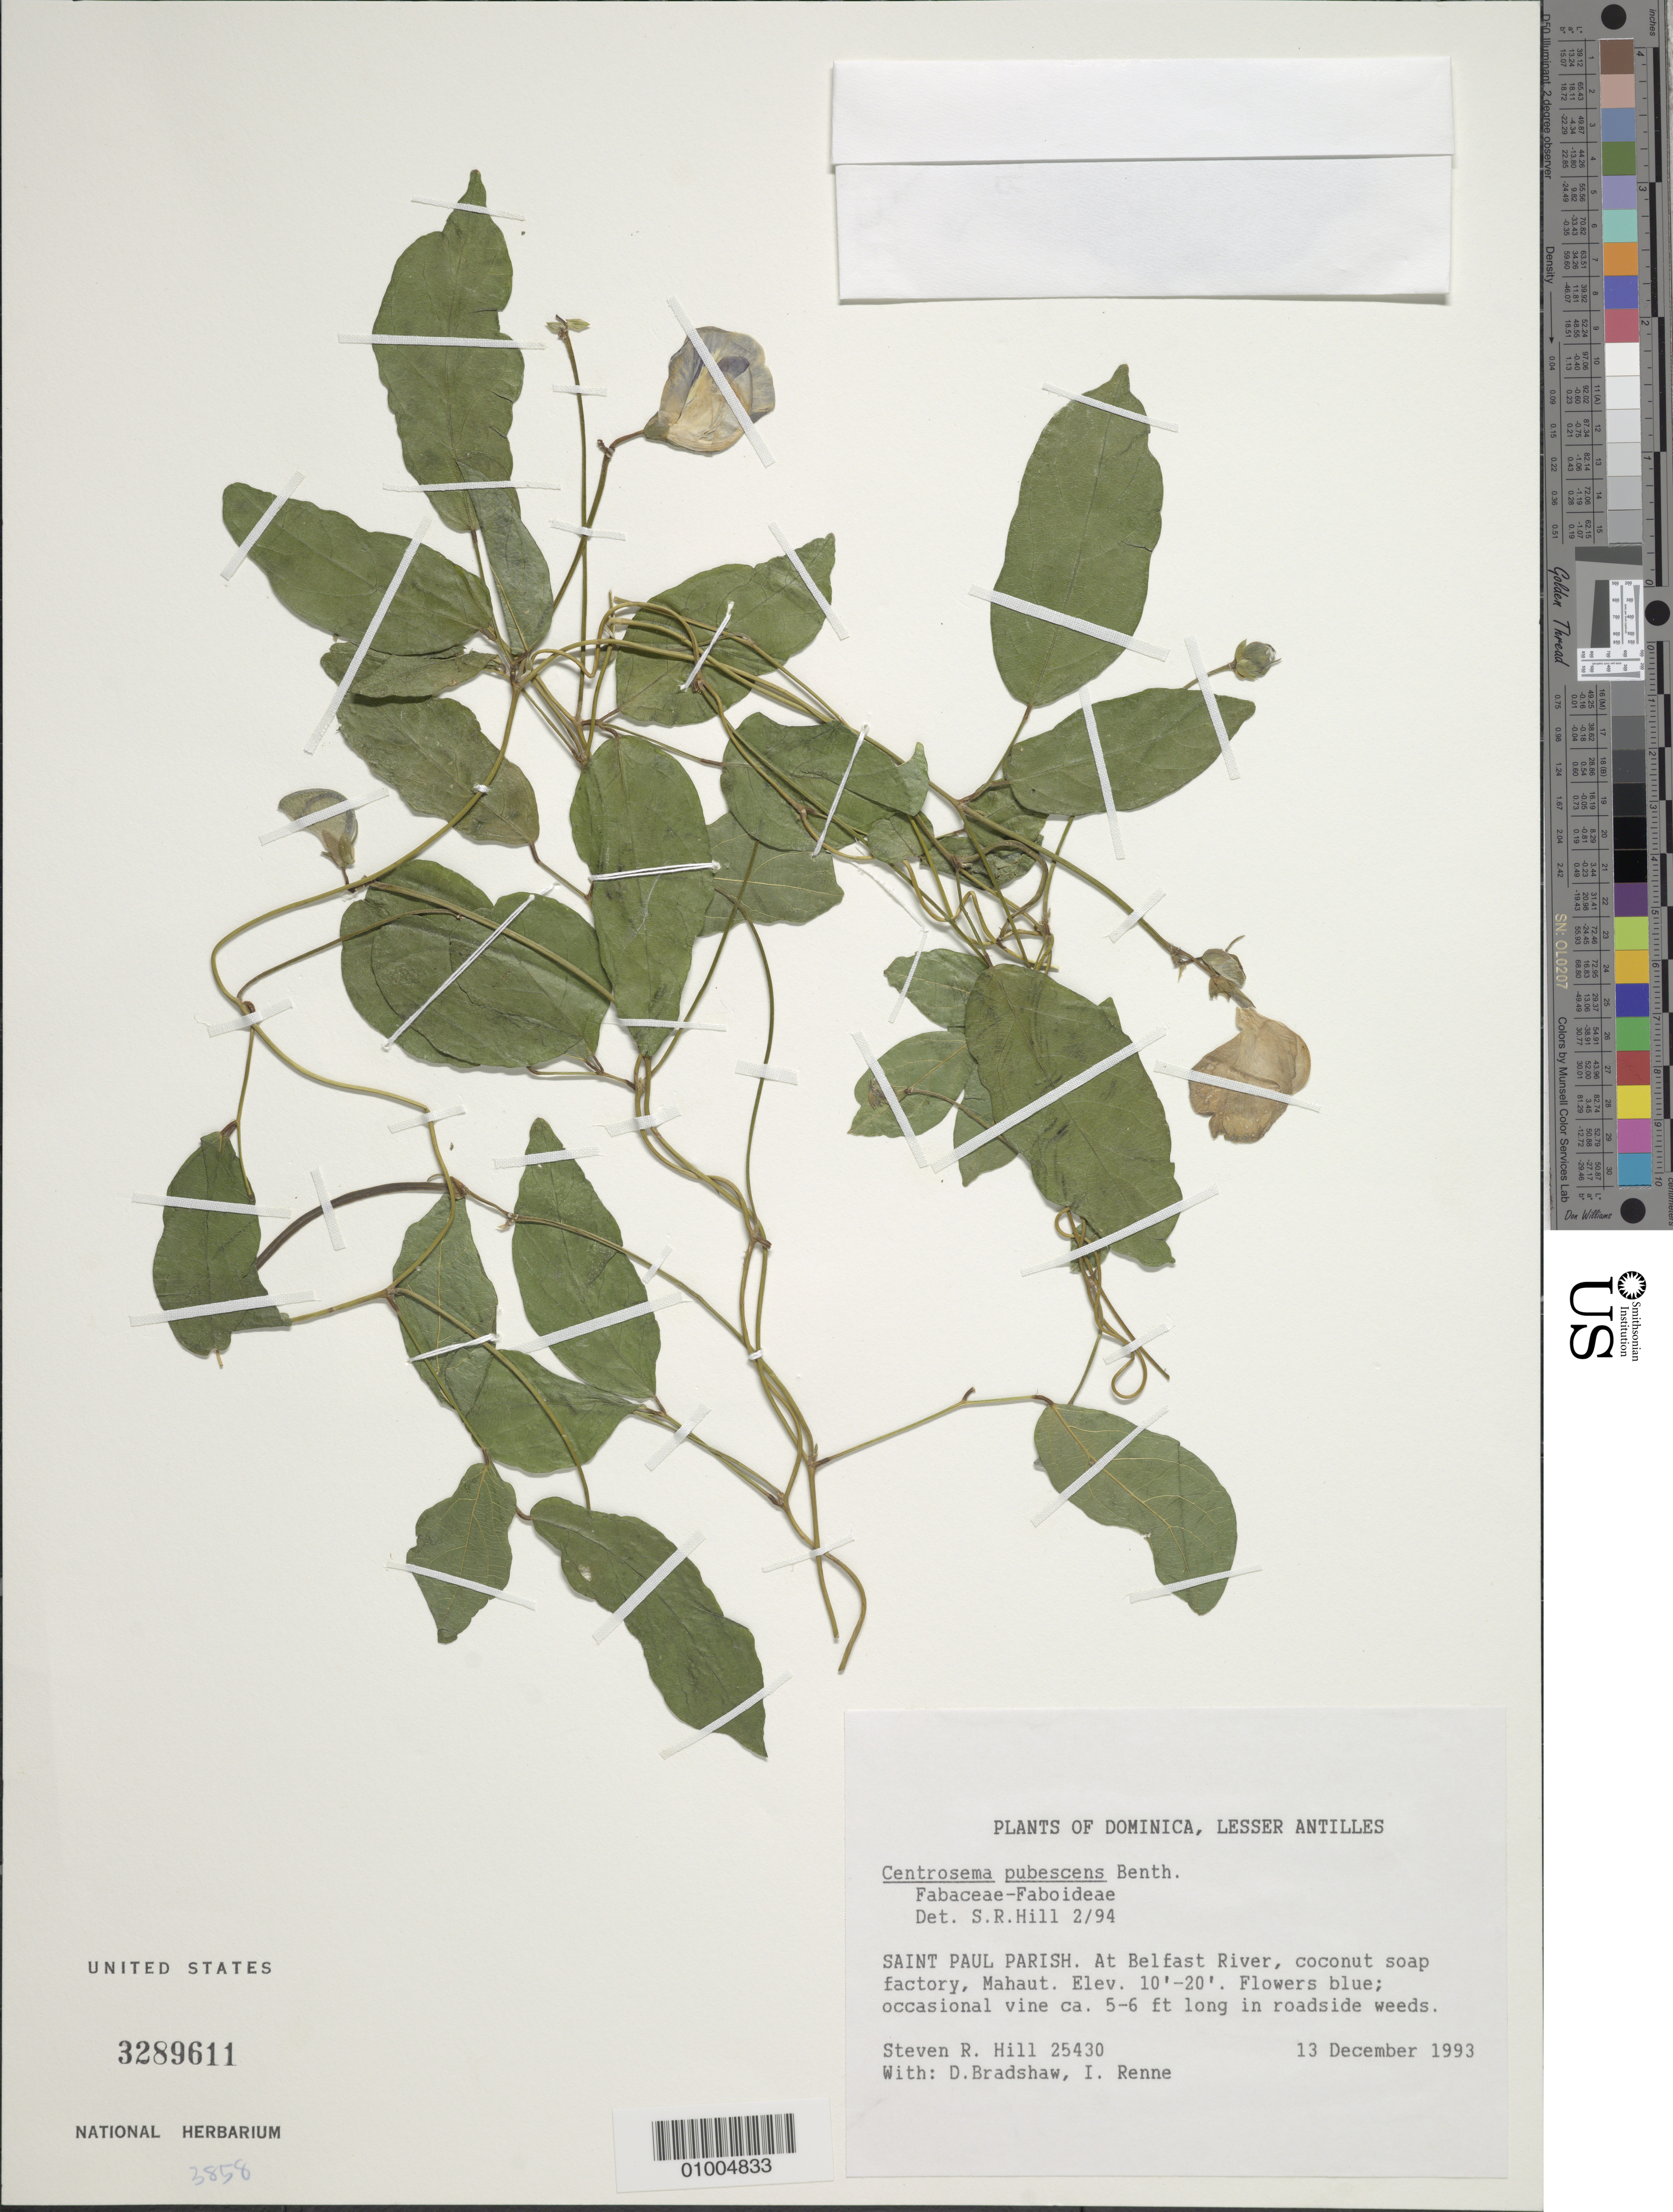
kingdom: Plantae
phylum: Tracheophyta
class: Magnoliopsida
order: Fabales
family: Fabaceae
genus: Centrosema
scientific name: Centrosema pubescens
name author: Benth.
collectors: S. R. Hill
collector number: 25430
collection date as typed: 13 Dec 1993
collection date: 1993-12-13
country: Dominica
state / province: St. Paul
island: Dominica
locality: At Belfast River, coconut soap factory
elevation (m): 10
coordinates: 0 N, 0 E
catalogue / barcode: US 3289611